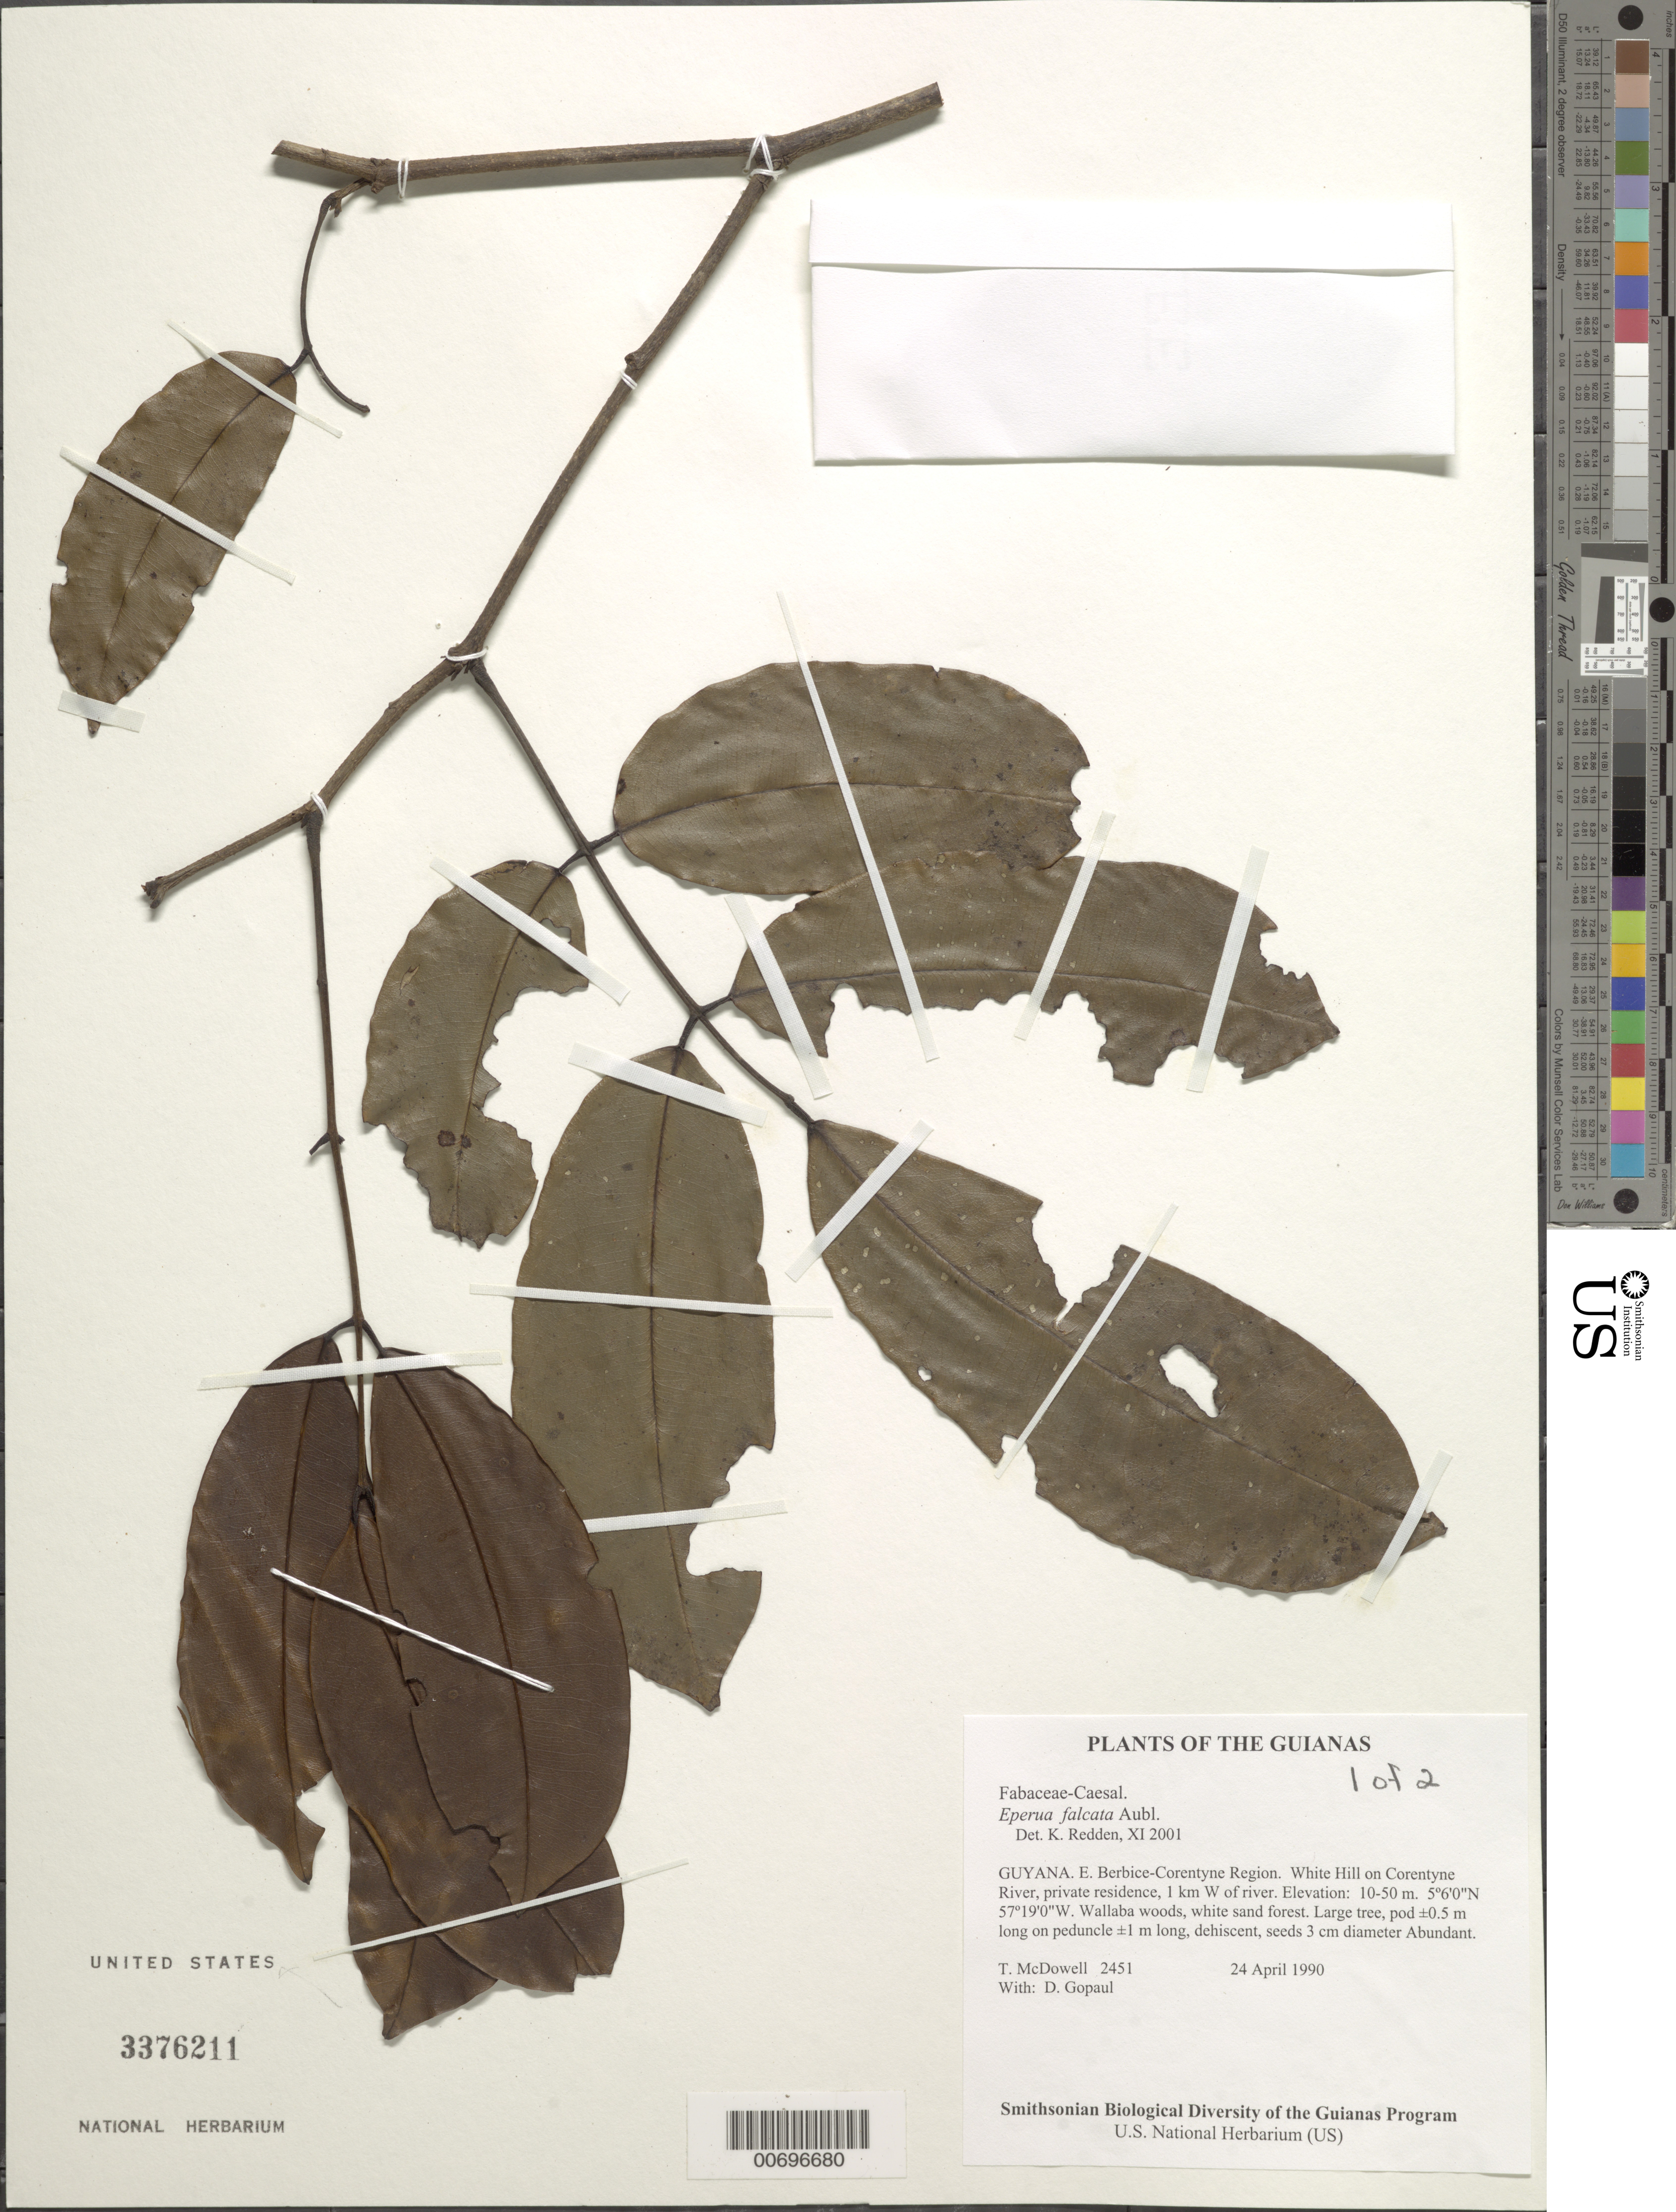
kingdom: Plantae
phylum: Tracheophyta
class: Magnoliopsida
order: Fabales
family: Fabaceae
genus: Eperua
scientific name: Eperua falcata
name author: Aubl.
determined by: Redden, K. M.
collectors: T. McDowell & D. Gopaul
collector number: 2451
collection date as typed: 24 April 1990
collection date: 1990-04-24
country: Guyana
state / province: E. Berbice-Corentyne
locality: White Hill on Corentyne River, private residence, 1 km W of river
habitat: Wallaba woods, white sand forest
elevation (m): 10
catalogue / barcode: US 3376211